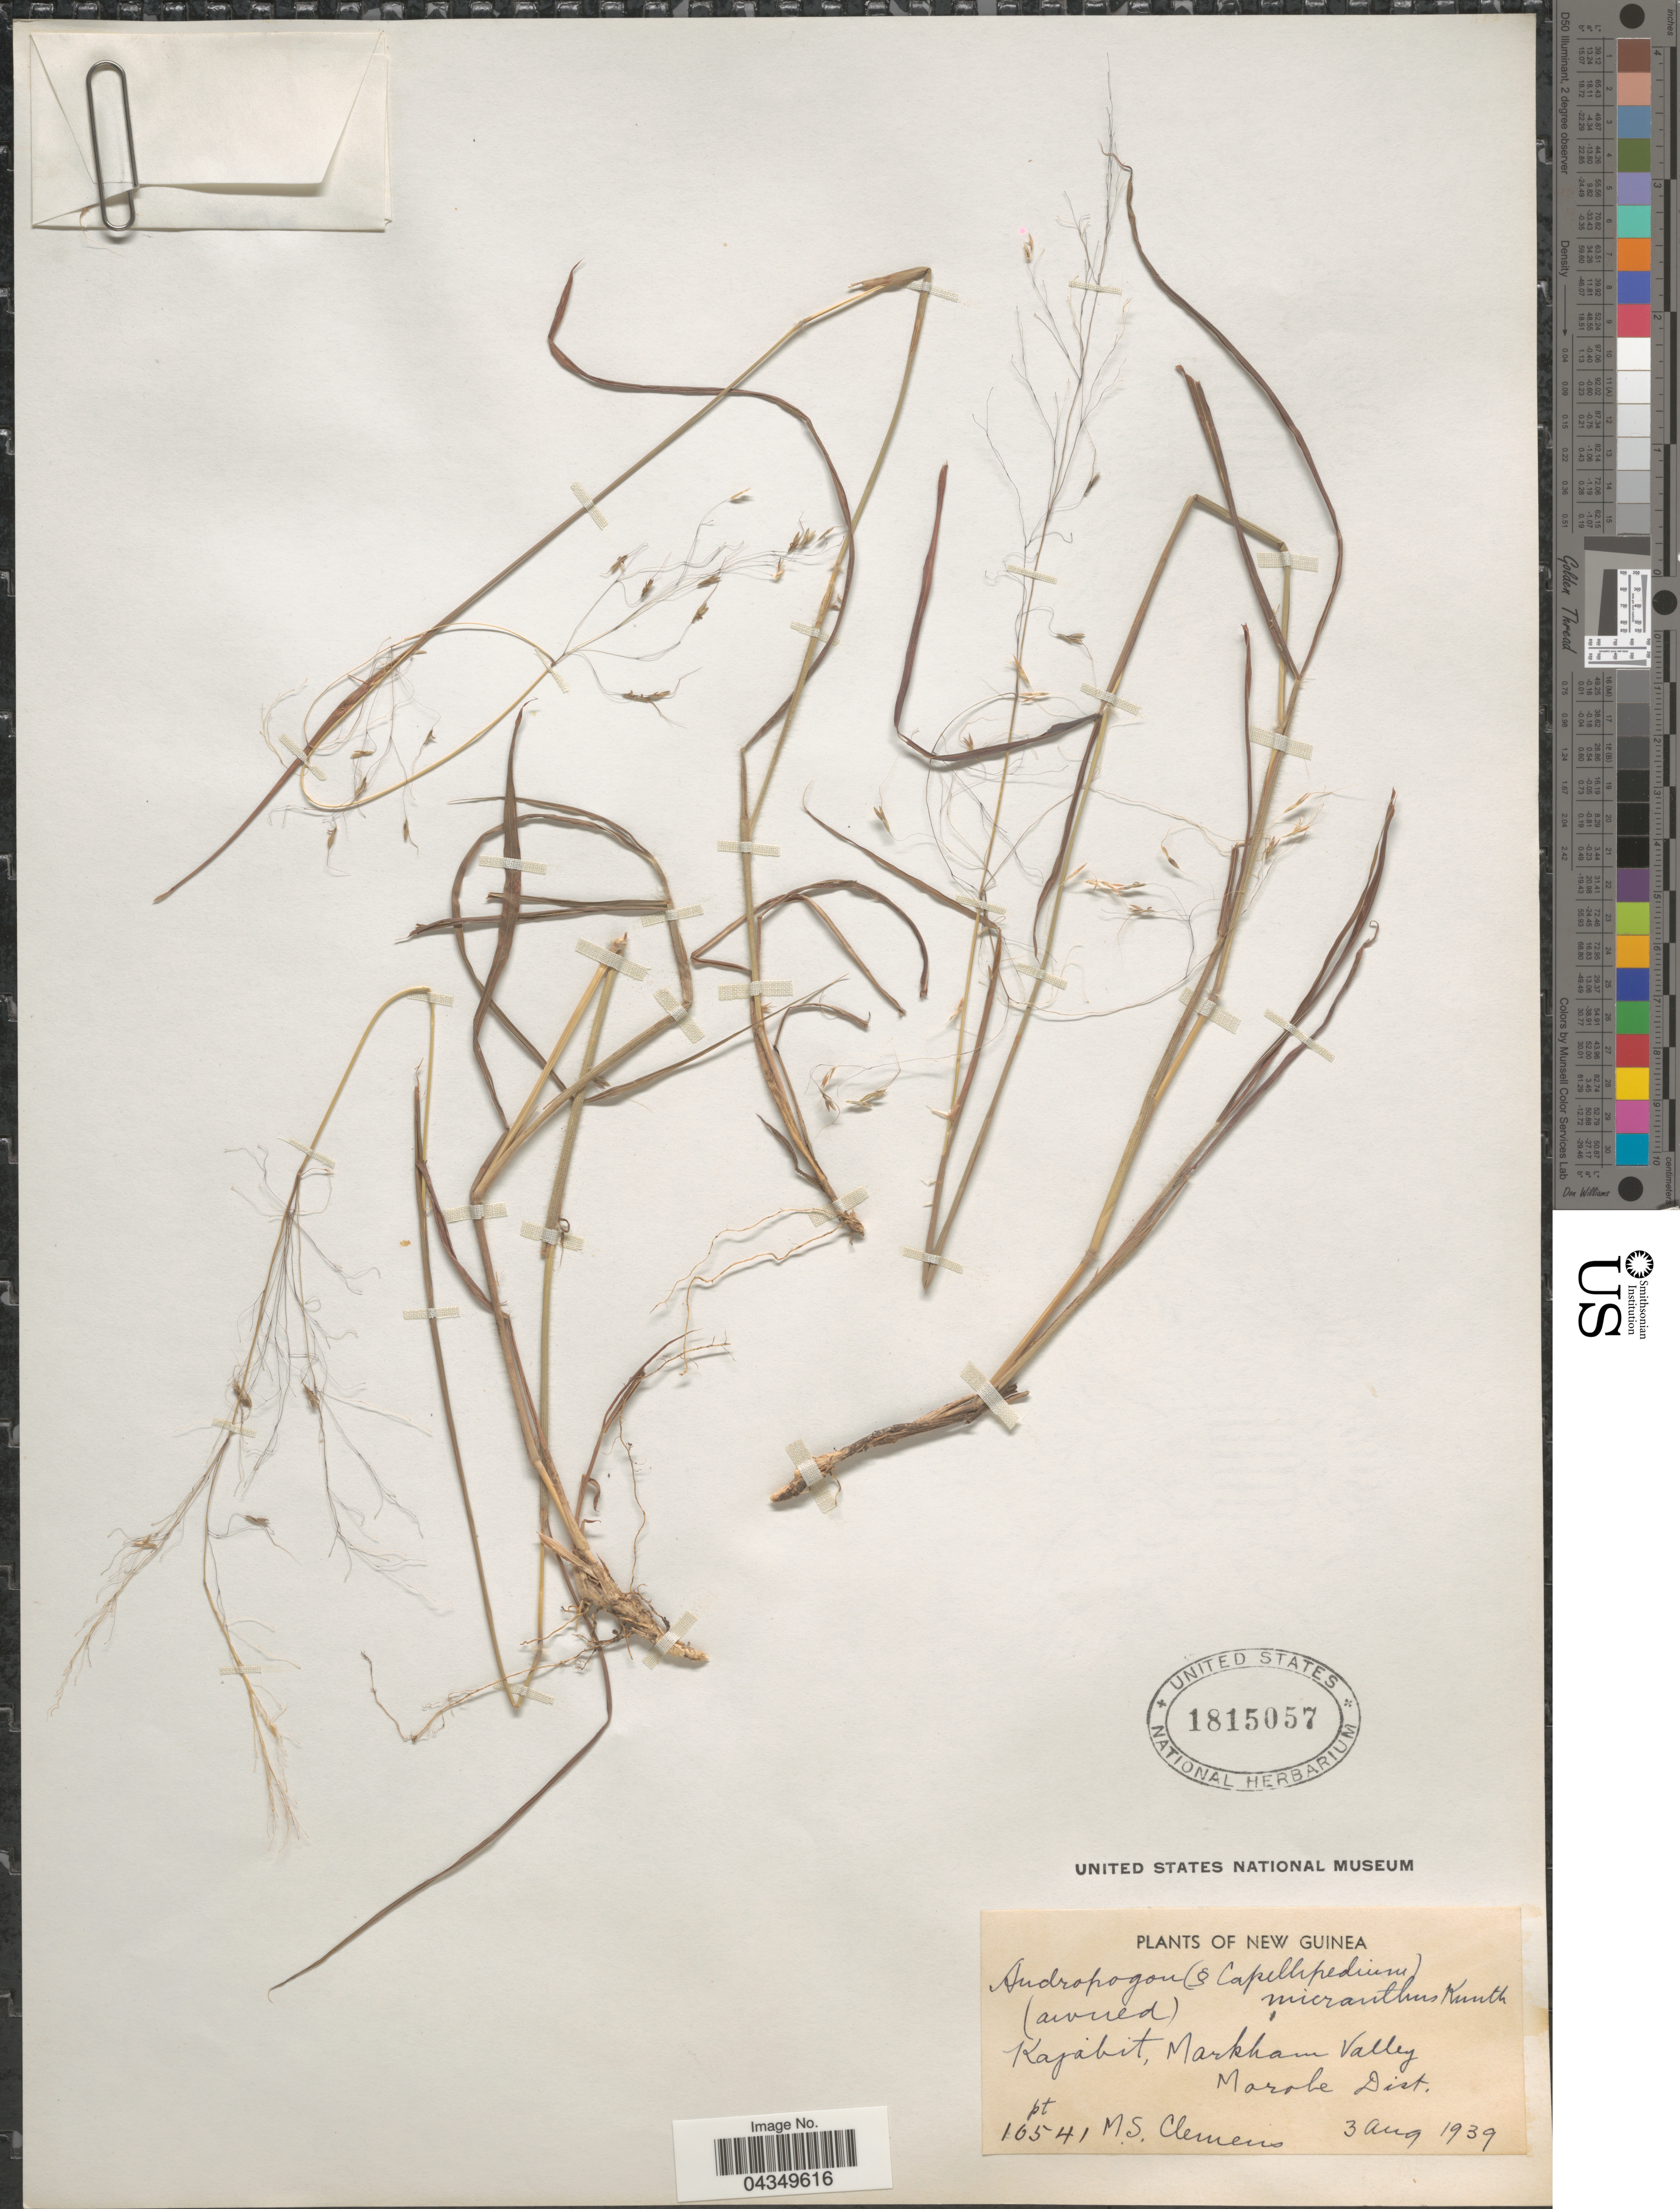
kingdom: Plantae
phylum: Tracheophyta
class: Liliopsida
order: Poales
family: Poaceae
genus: Capillipedium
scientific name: Capillipedium parviflorum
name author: (R. Br.) Stapf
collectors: M. S. Clemens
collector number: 10541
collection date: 1939-08-03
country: Papua New Guinea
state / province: Morobe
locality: New Guinea. Kajabit, Markham Valley. Morobe Dist.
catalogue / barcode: US 1815057